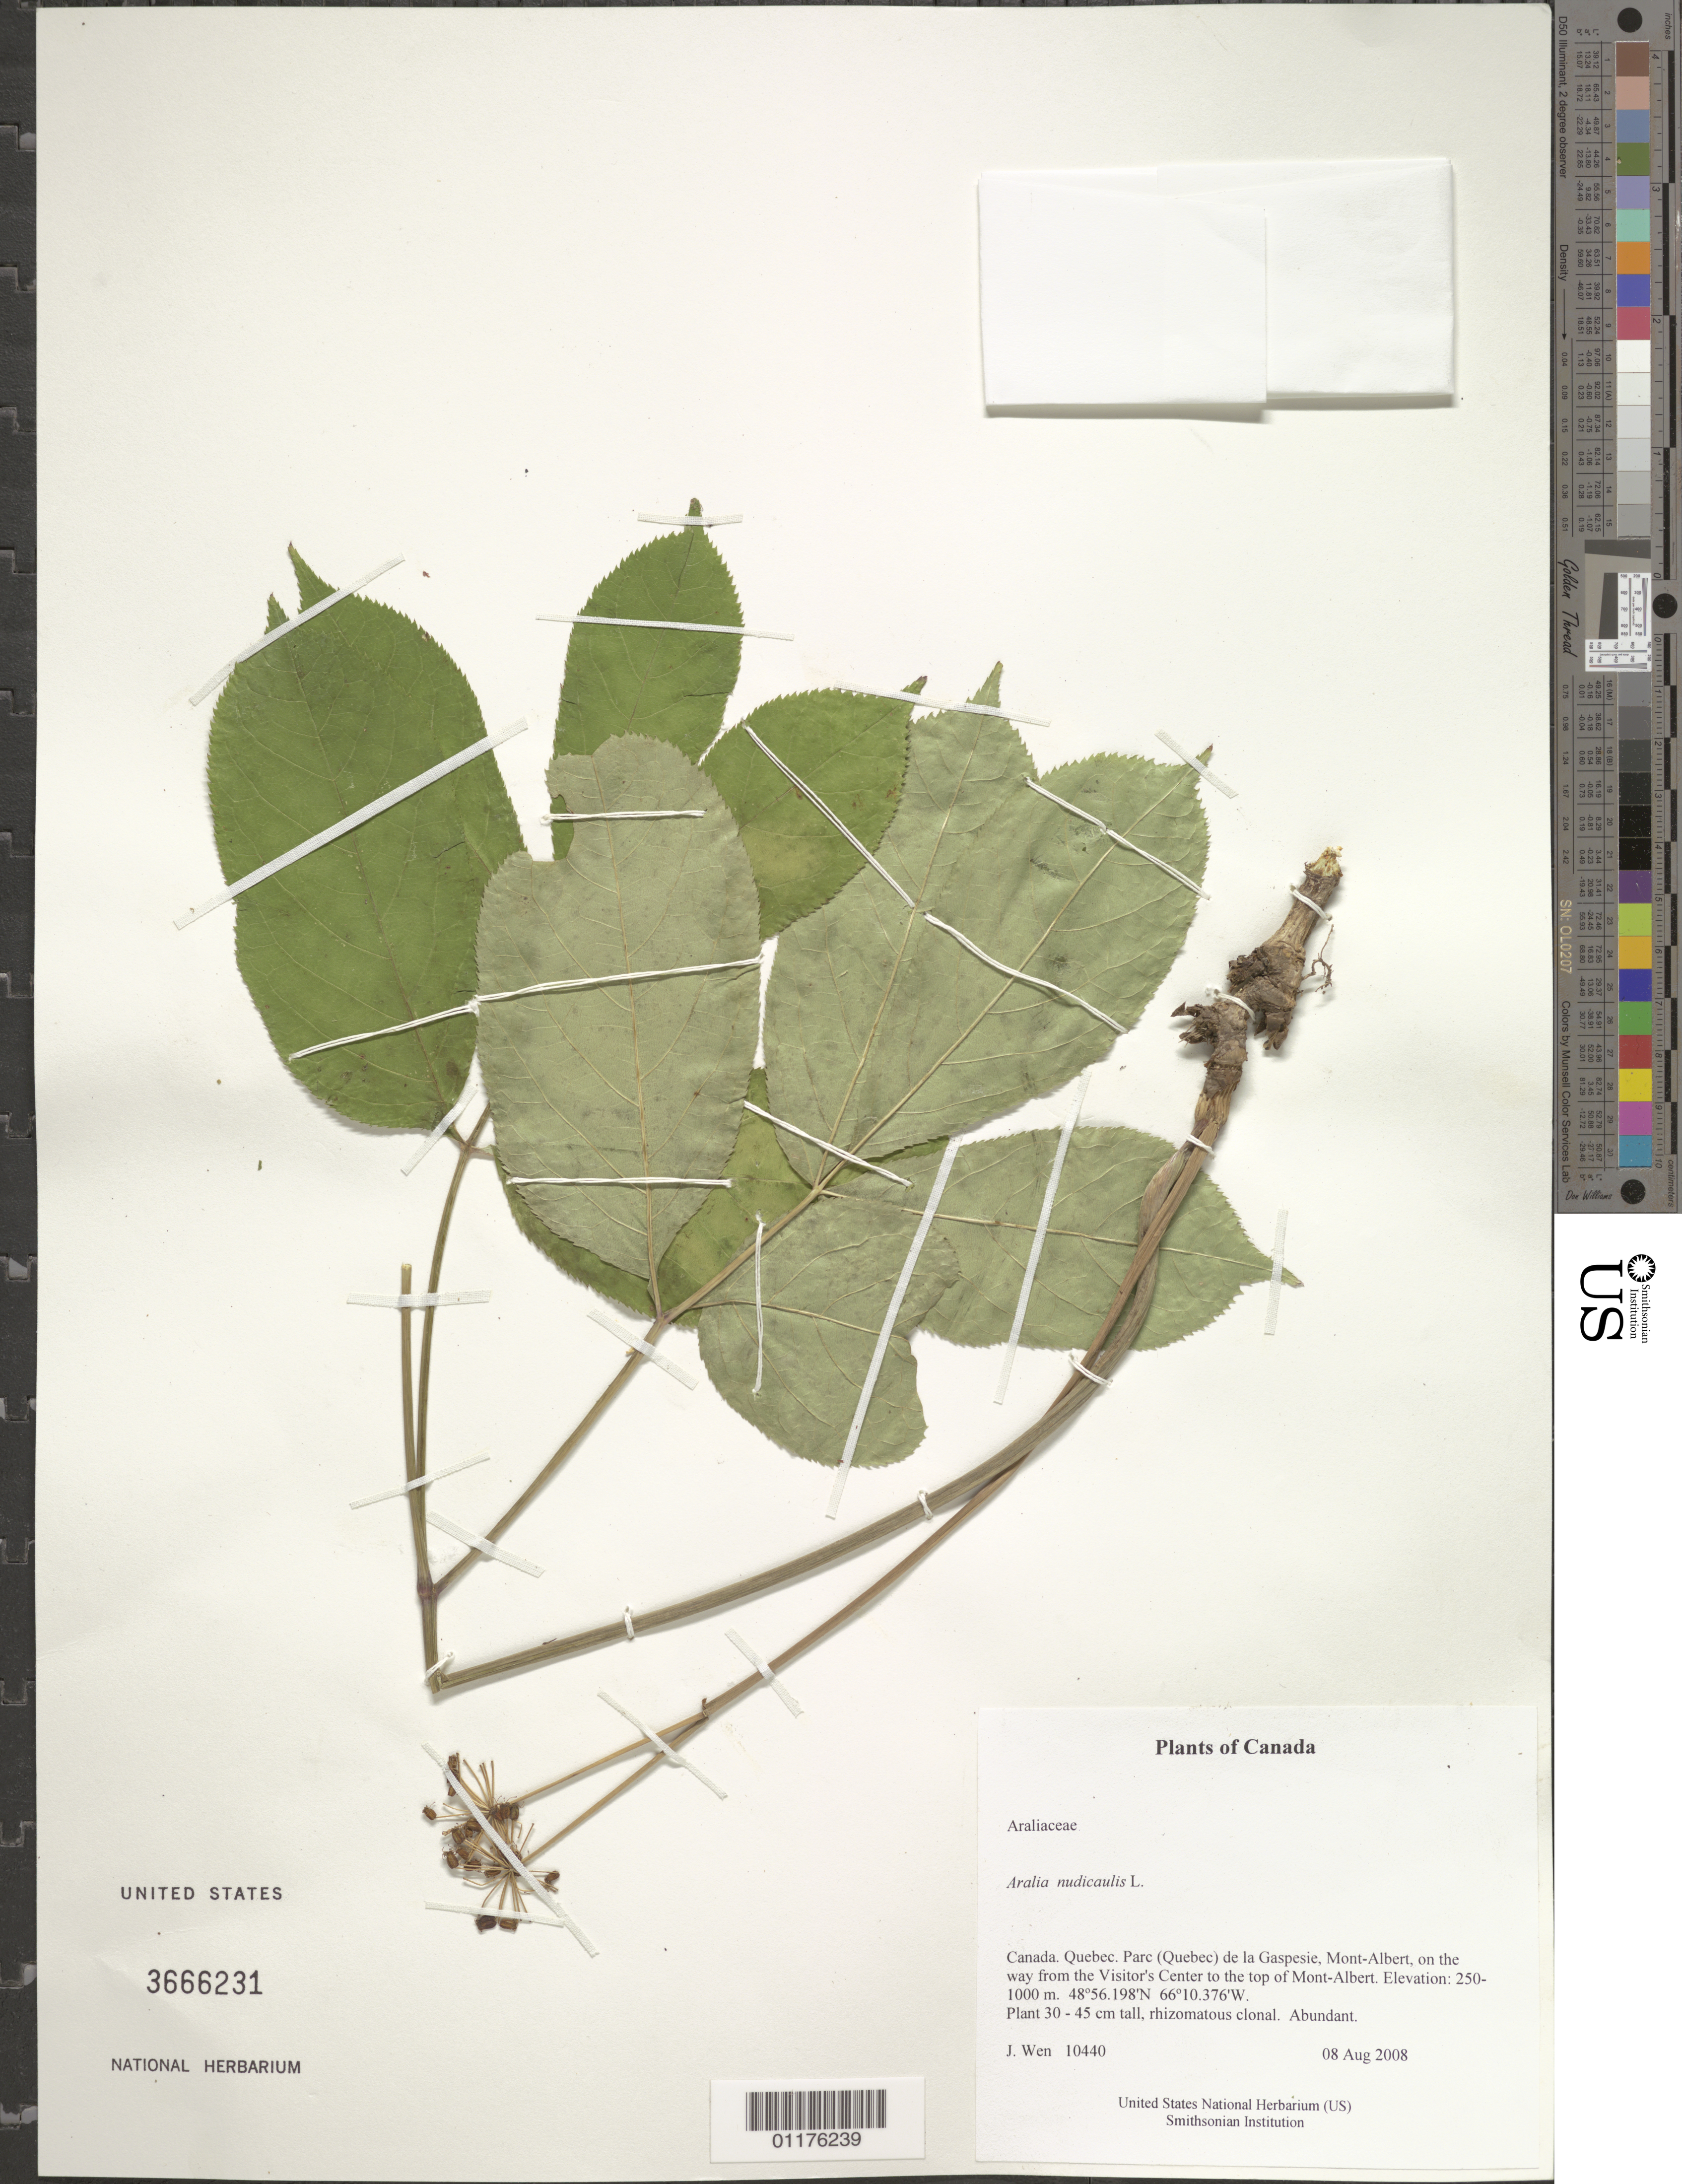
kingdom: Plantae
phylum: Tracheophyta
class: Magnoliopsida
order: Apiales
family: Araliaceae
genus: Aralia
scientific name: Aralia nudicaulis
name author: L.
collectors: J. Wen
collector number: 10440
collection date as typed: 08 Aug 2008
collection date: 2008-08-08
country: Canada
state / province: Quebec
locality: Parc (Quebec) de la Gaspesie, Mont-Albert, on the way from the Visitor's Center to the top of Mont-Albert.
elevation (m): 250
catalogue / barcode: US 3666231